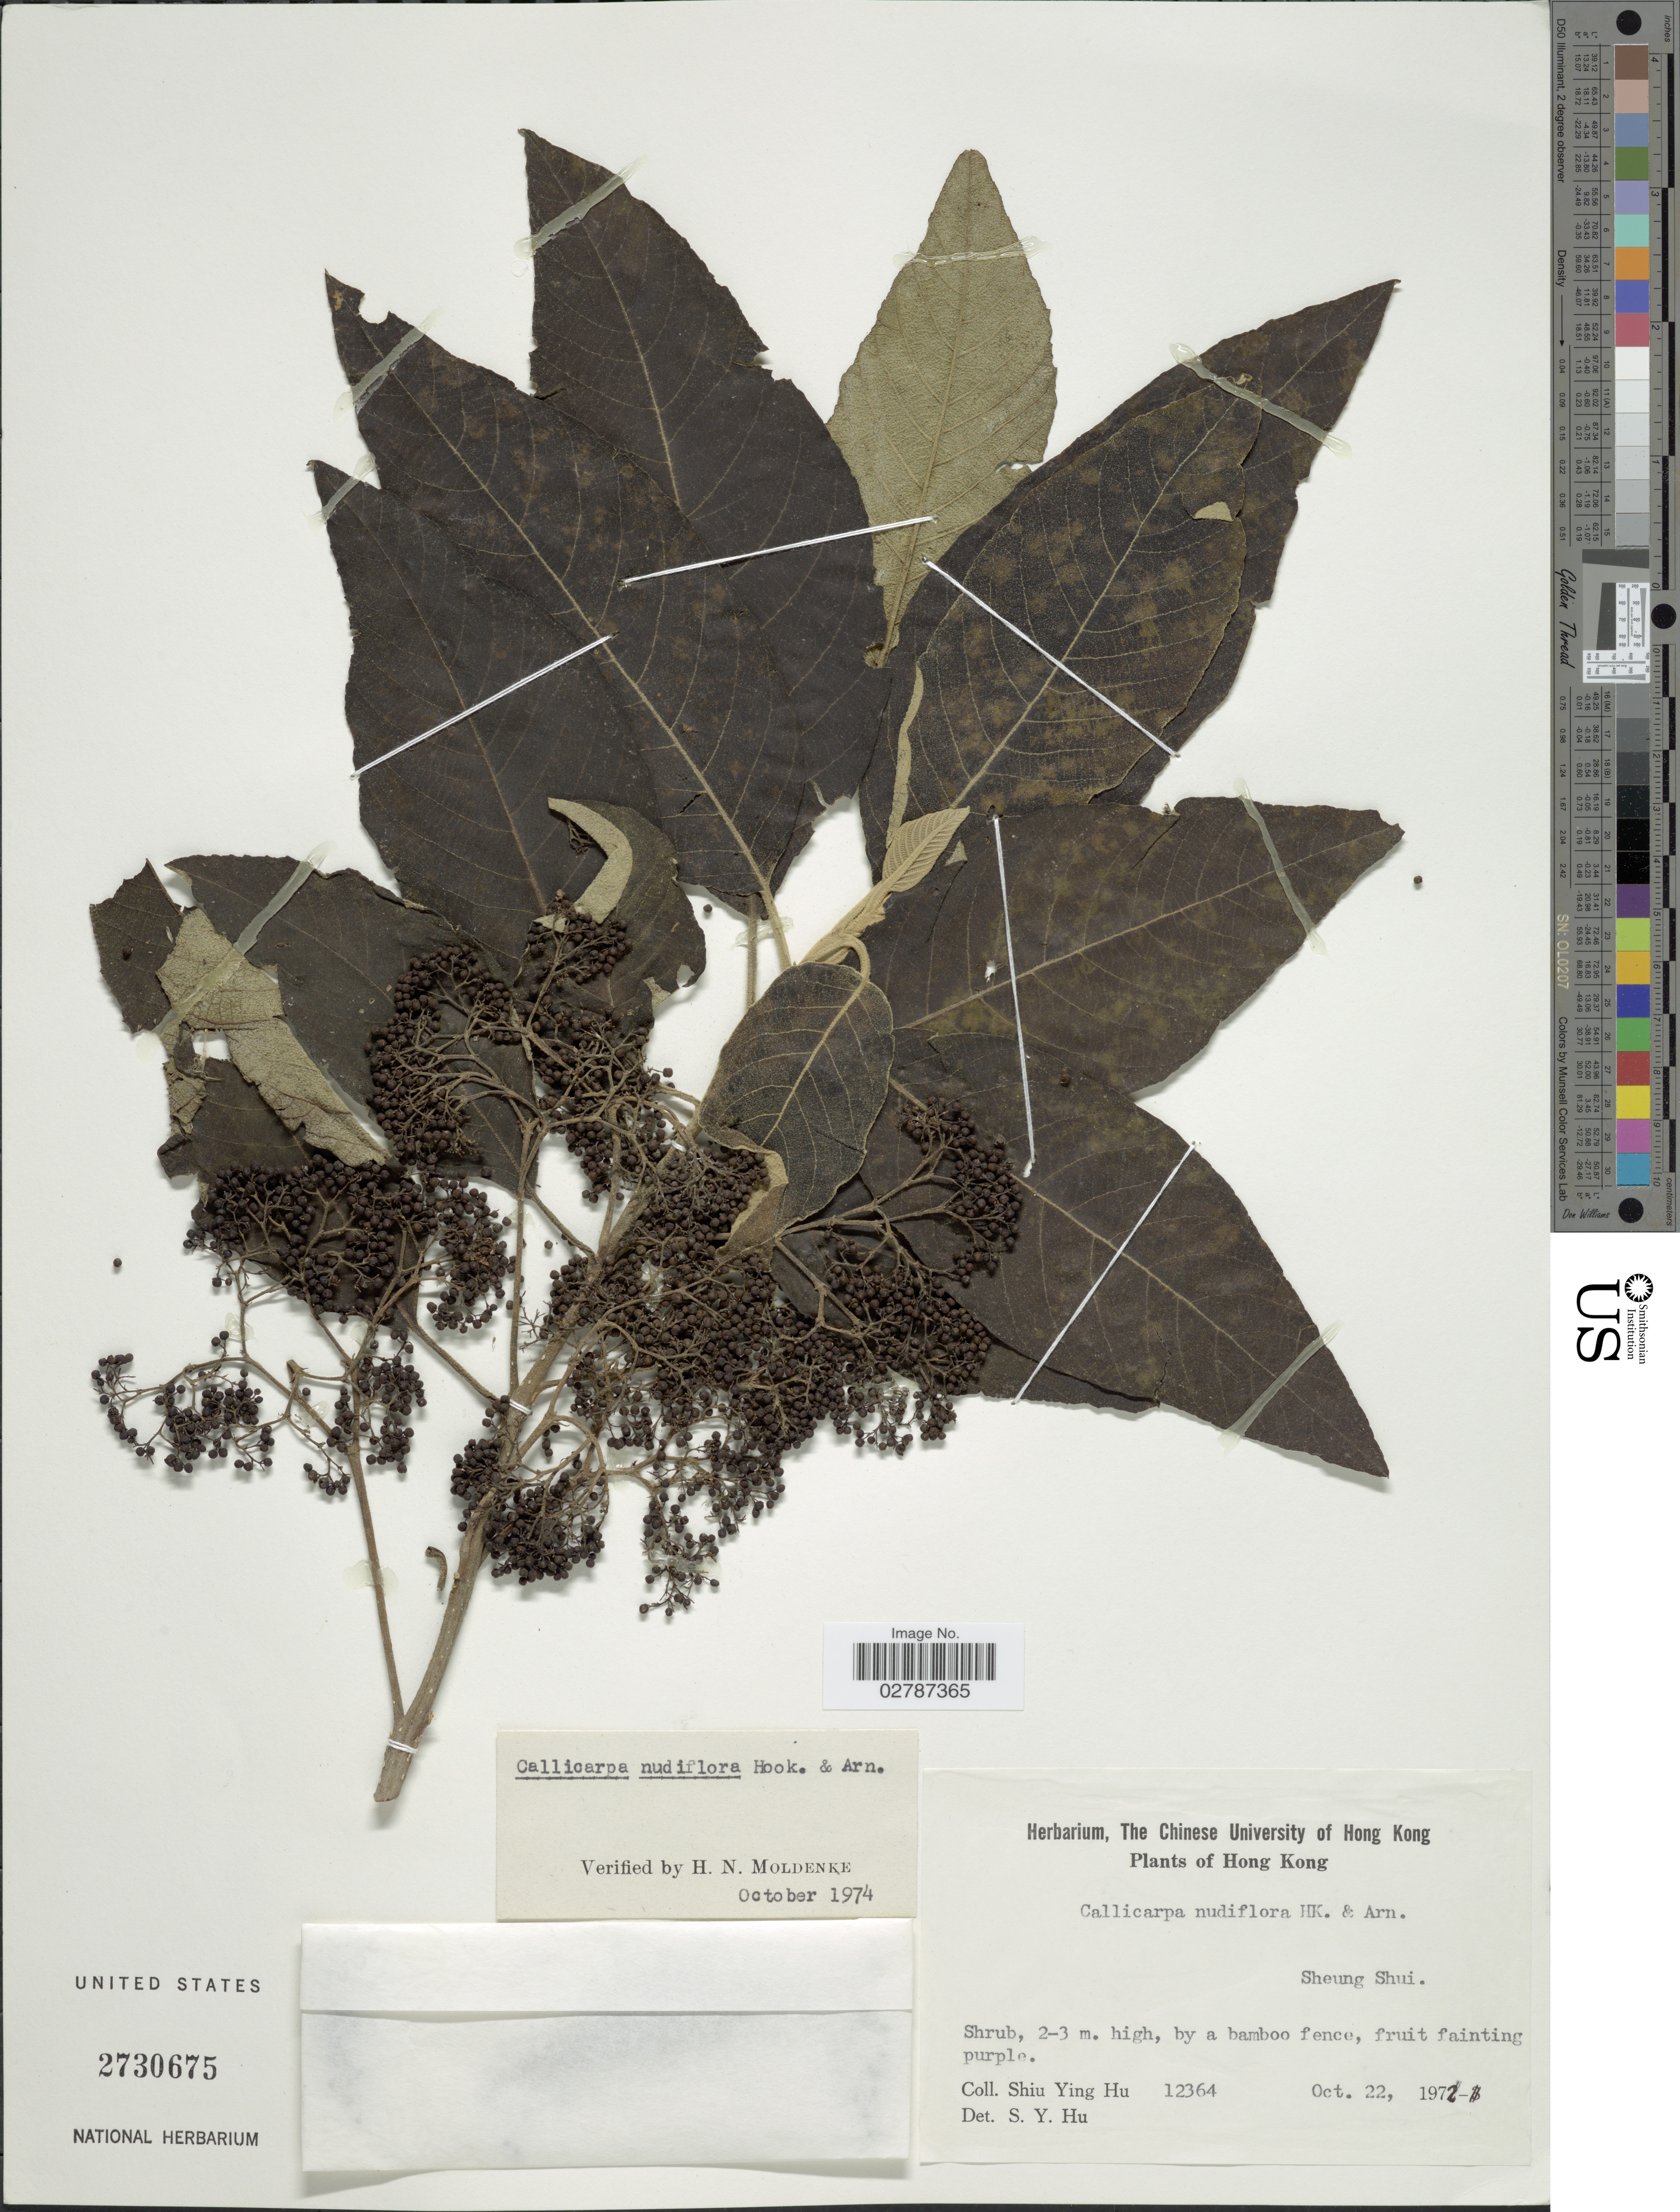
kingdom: Plantae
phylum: Tracheophyta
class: Magnoliopsida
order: Lamiales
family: Lamiaceae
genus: Callicarpa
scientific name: Callicarpa nudiflora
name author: Hook. & Arn.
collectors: S. Y. Hu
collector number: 12364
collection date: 1972-10-22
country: China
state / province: Hong Kong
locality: Sheung Shui.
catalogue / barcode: US 2730675